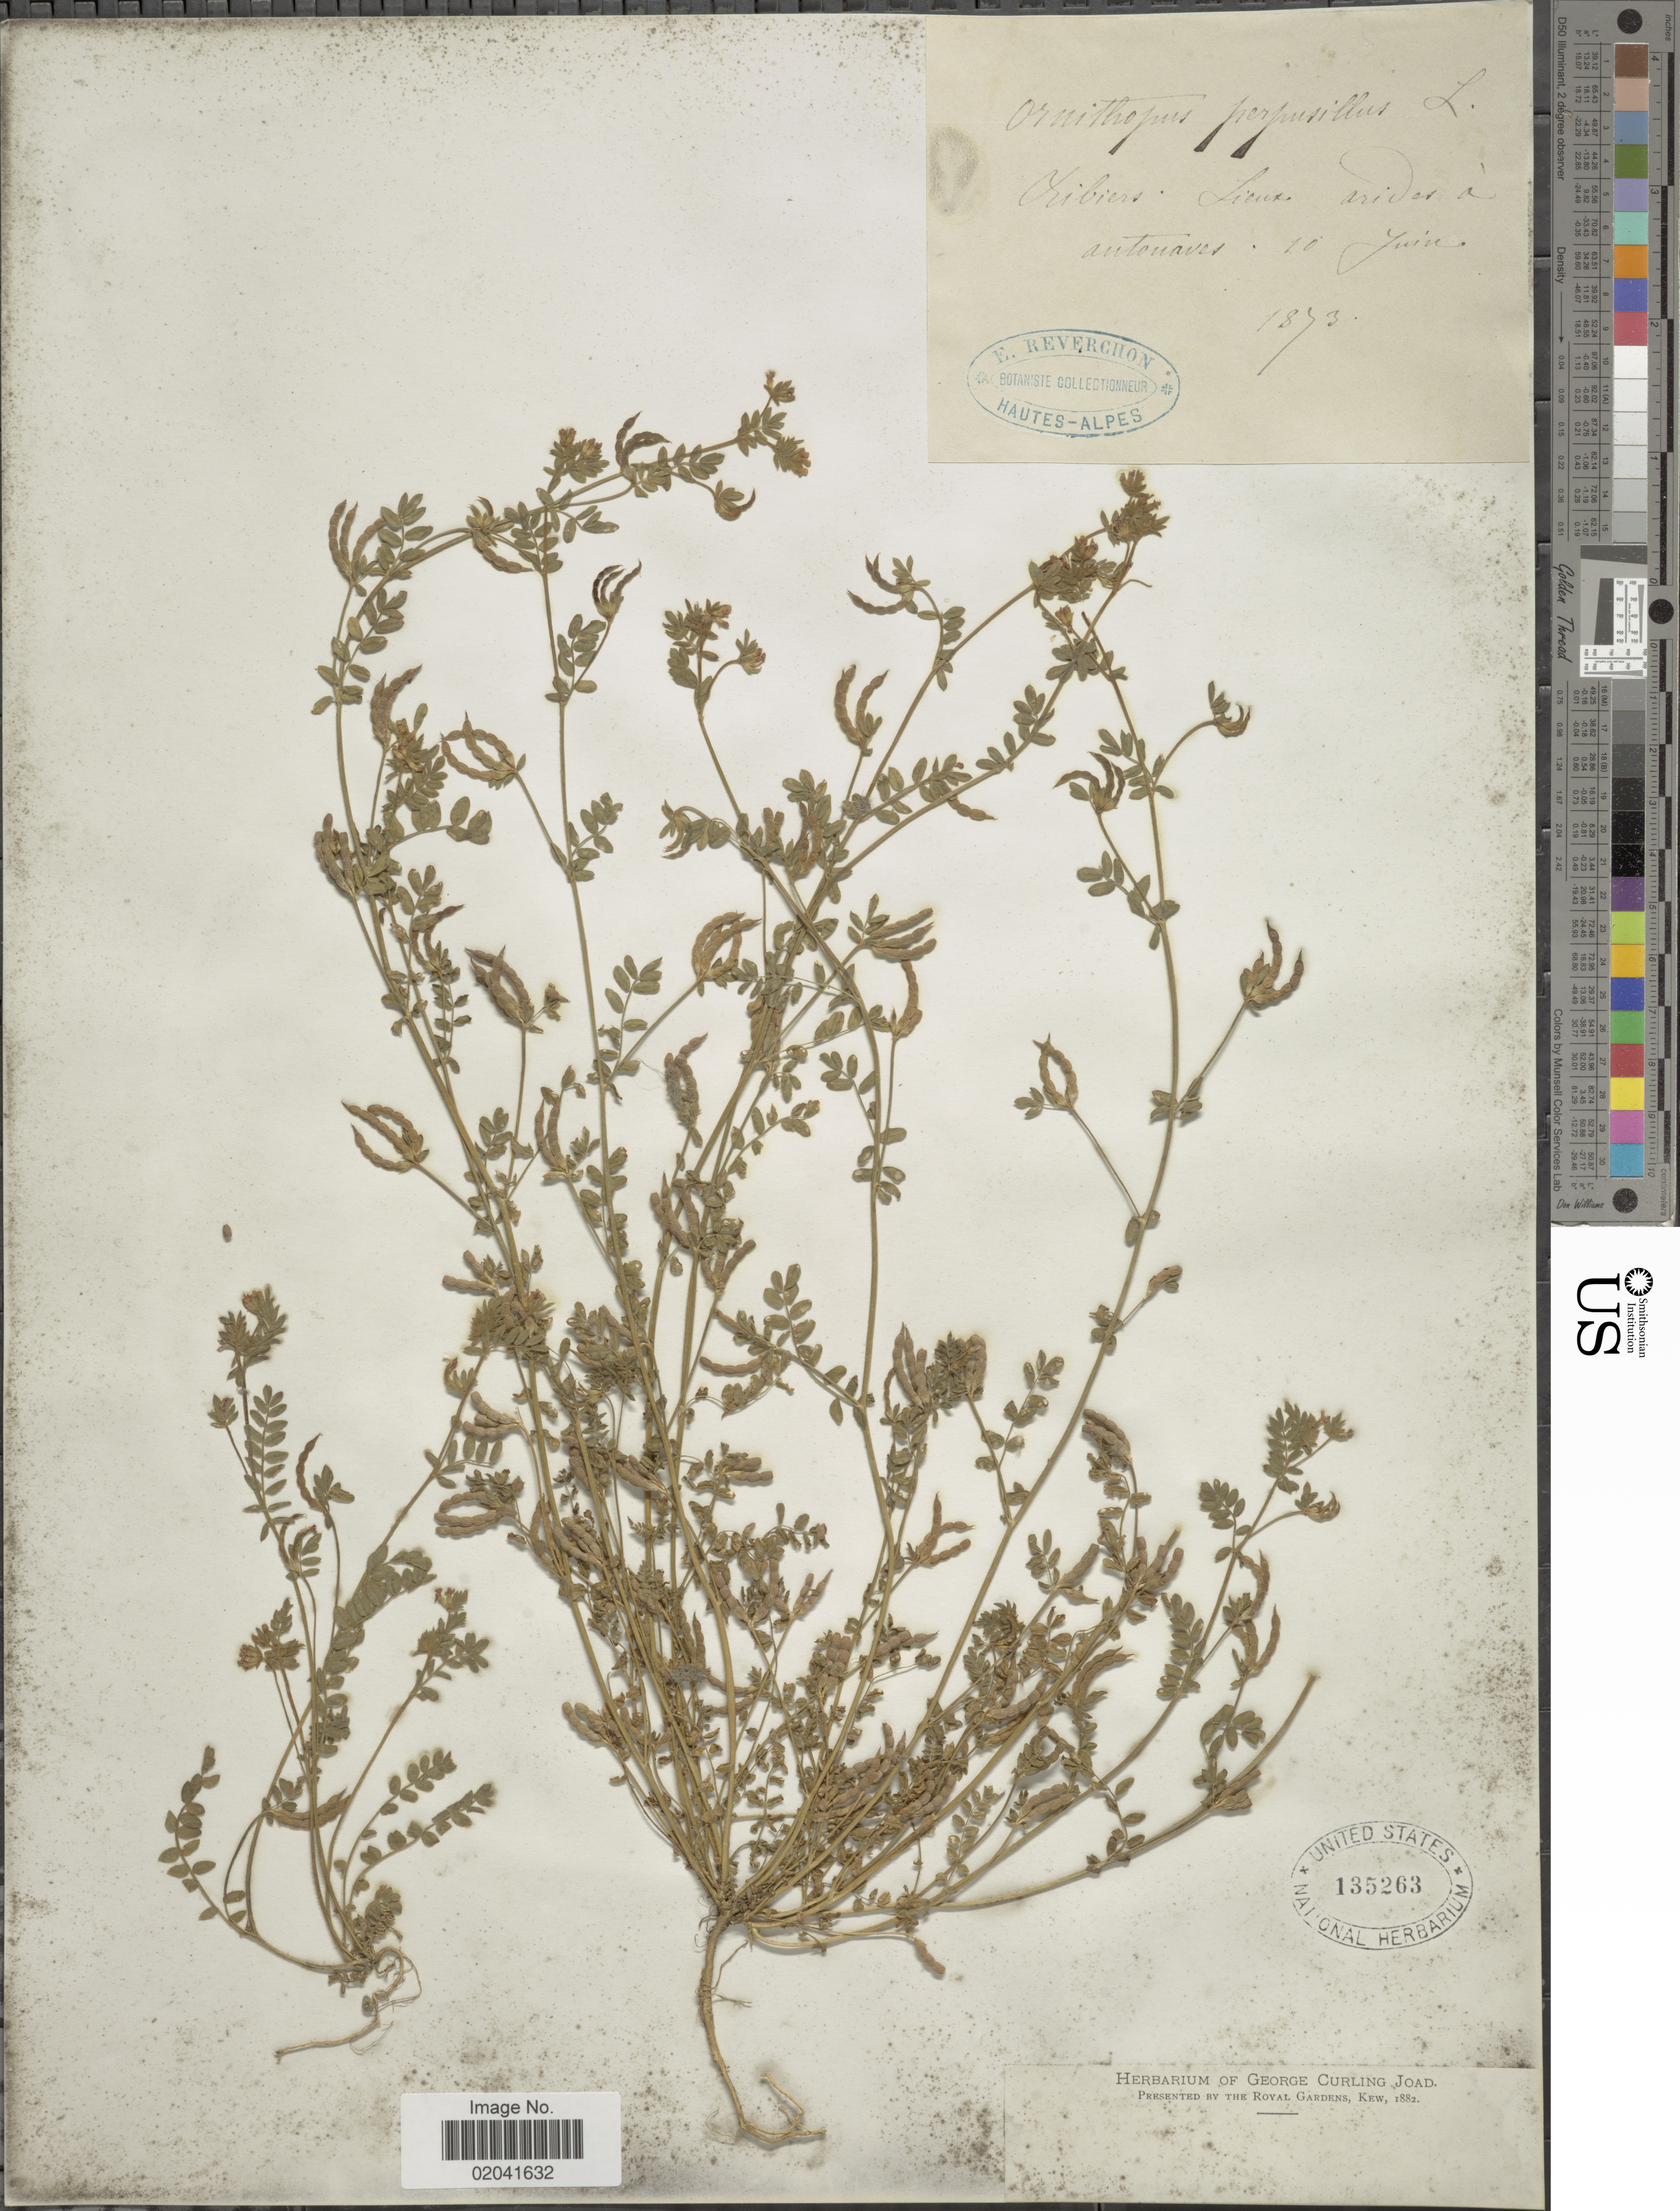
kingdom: Plantae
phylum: Tracheophyta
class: Magnoliopsida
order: Fabales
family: Fabaceae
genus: Ornithopus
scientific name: Ornithopus perpusillus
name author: L.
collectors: E. Reverchon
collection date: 1873-06-10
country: France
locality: Lieux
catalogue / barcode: US 135263